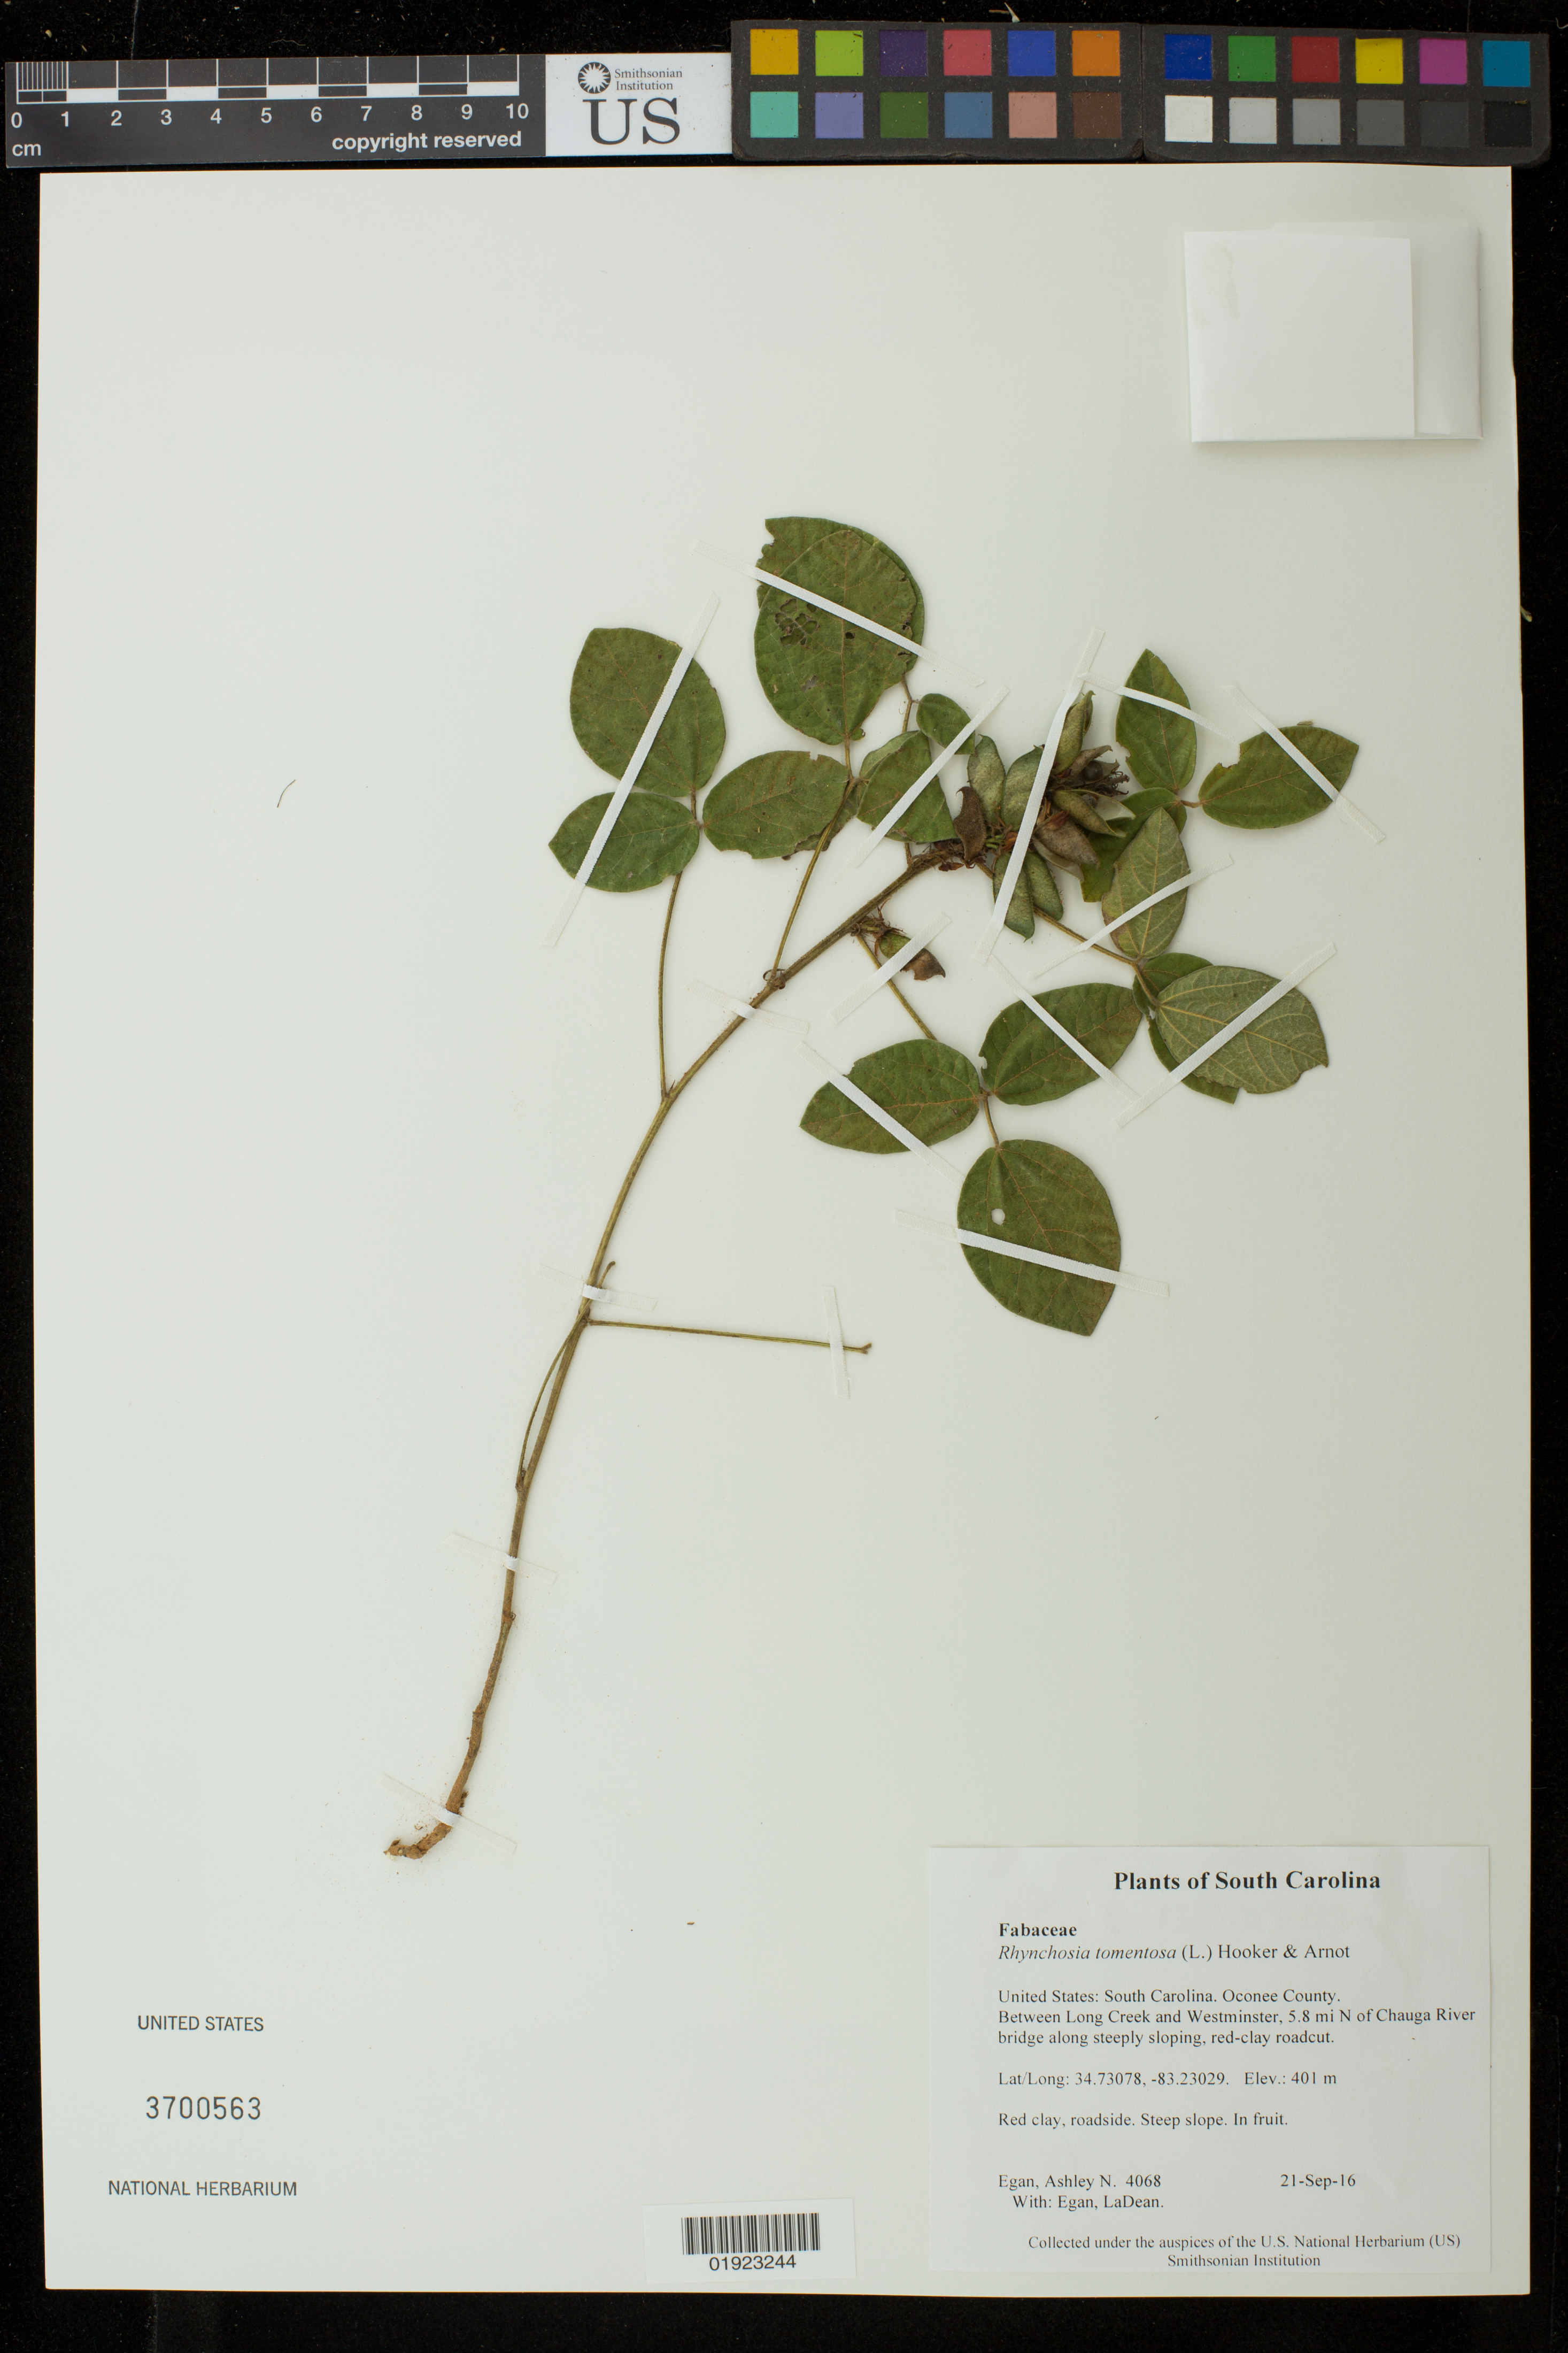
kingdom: Plantae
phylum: Tracheophyta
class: Magnoliopsida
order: Fabales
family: Fabaceae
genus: Rhynchosia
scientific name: Rhynchosia tomentosa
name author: (L.) Hook. & Arn.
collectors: A. N. Egan & L. Egan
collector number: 4068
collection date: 2016-09-21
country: United States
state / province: South Carolina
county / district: Oconee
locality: Between Long Creek and Westminster, 5.8 mi N of Chauga River bridge along steeply sloping, red-clay roadcut.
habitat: Red clay, roadside. Steep slope.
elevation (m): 122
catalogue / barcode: US 3700563